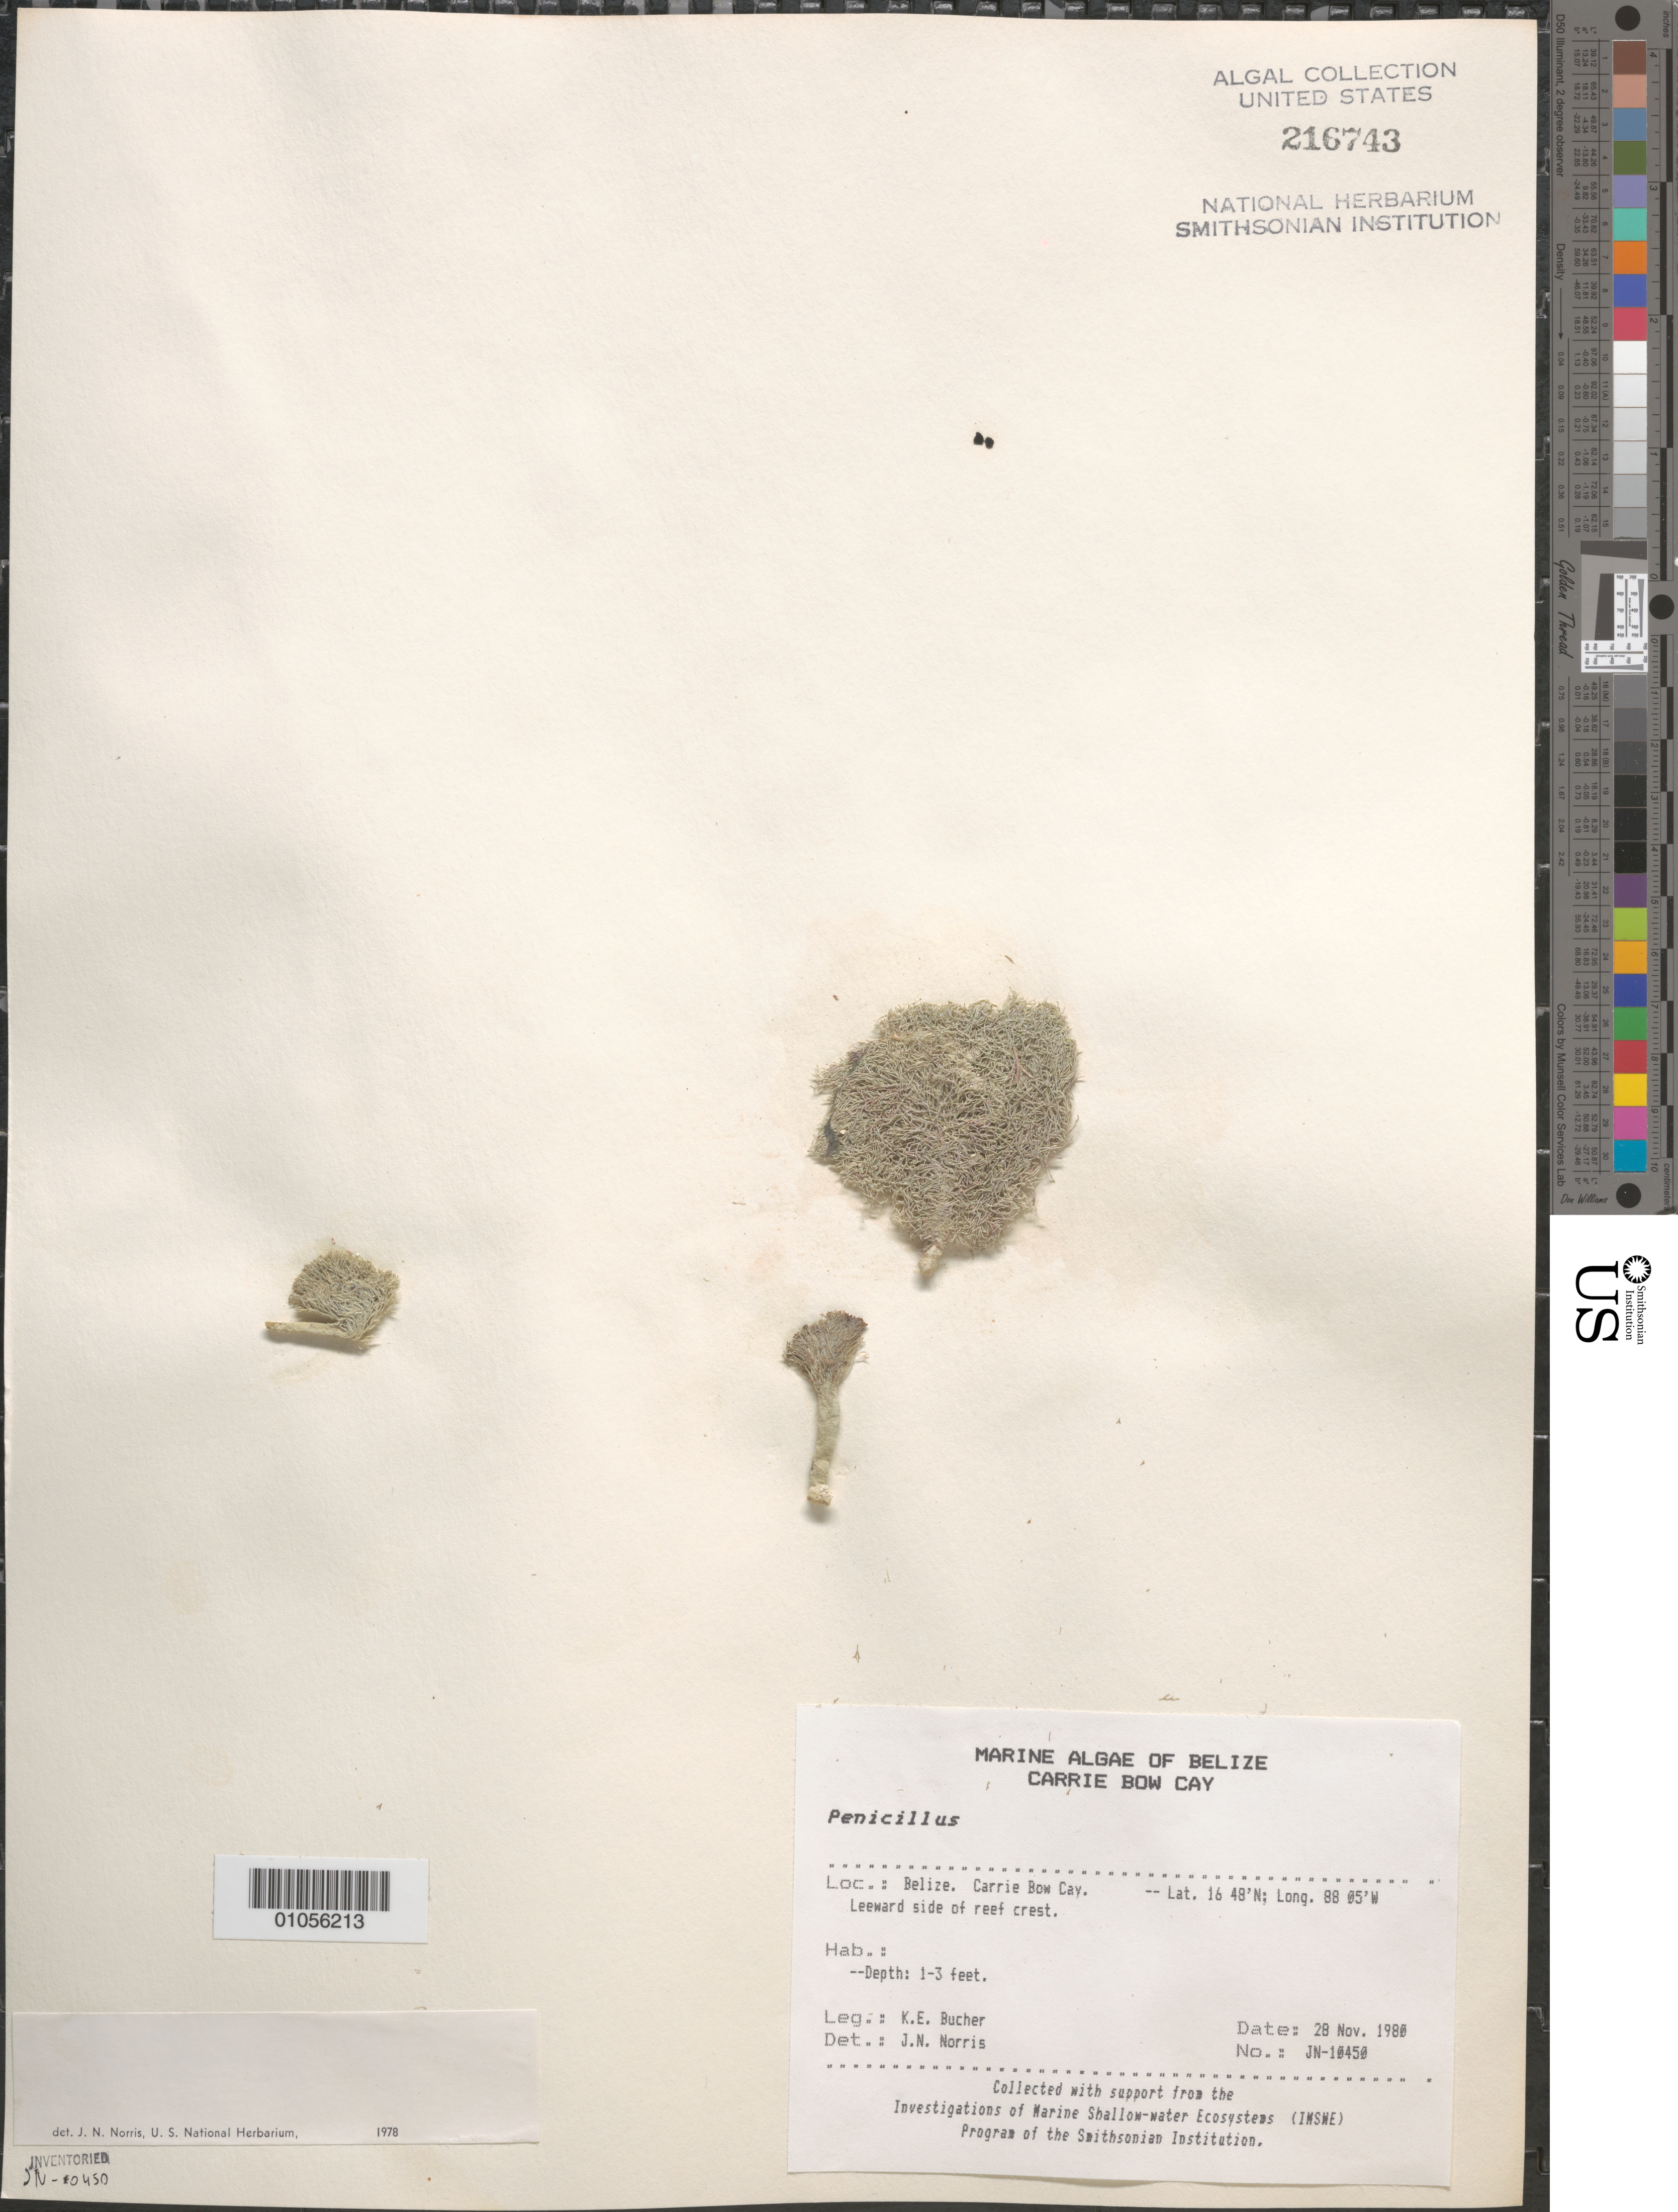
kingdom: Plantae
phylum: Chlorophyta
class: Ulvophyceae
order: Bryopsidales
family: Udoteaceae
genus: Penicillus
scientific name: Penicillus sp.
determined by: Norris, James N.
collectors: K. E. Bucher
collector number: JN-10450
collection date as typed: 28 Nov 1980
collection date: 1980-11-28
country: Belize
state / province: Stann Creek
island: Carrie Bow Cay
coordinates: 16 48'N, 88 05'W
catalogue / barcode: US 216743